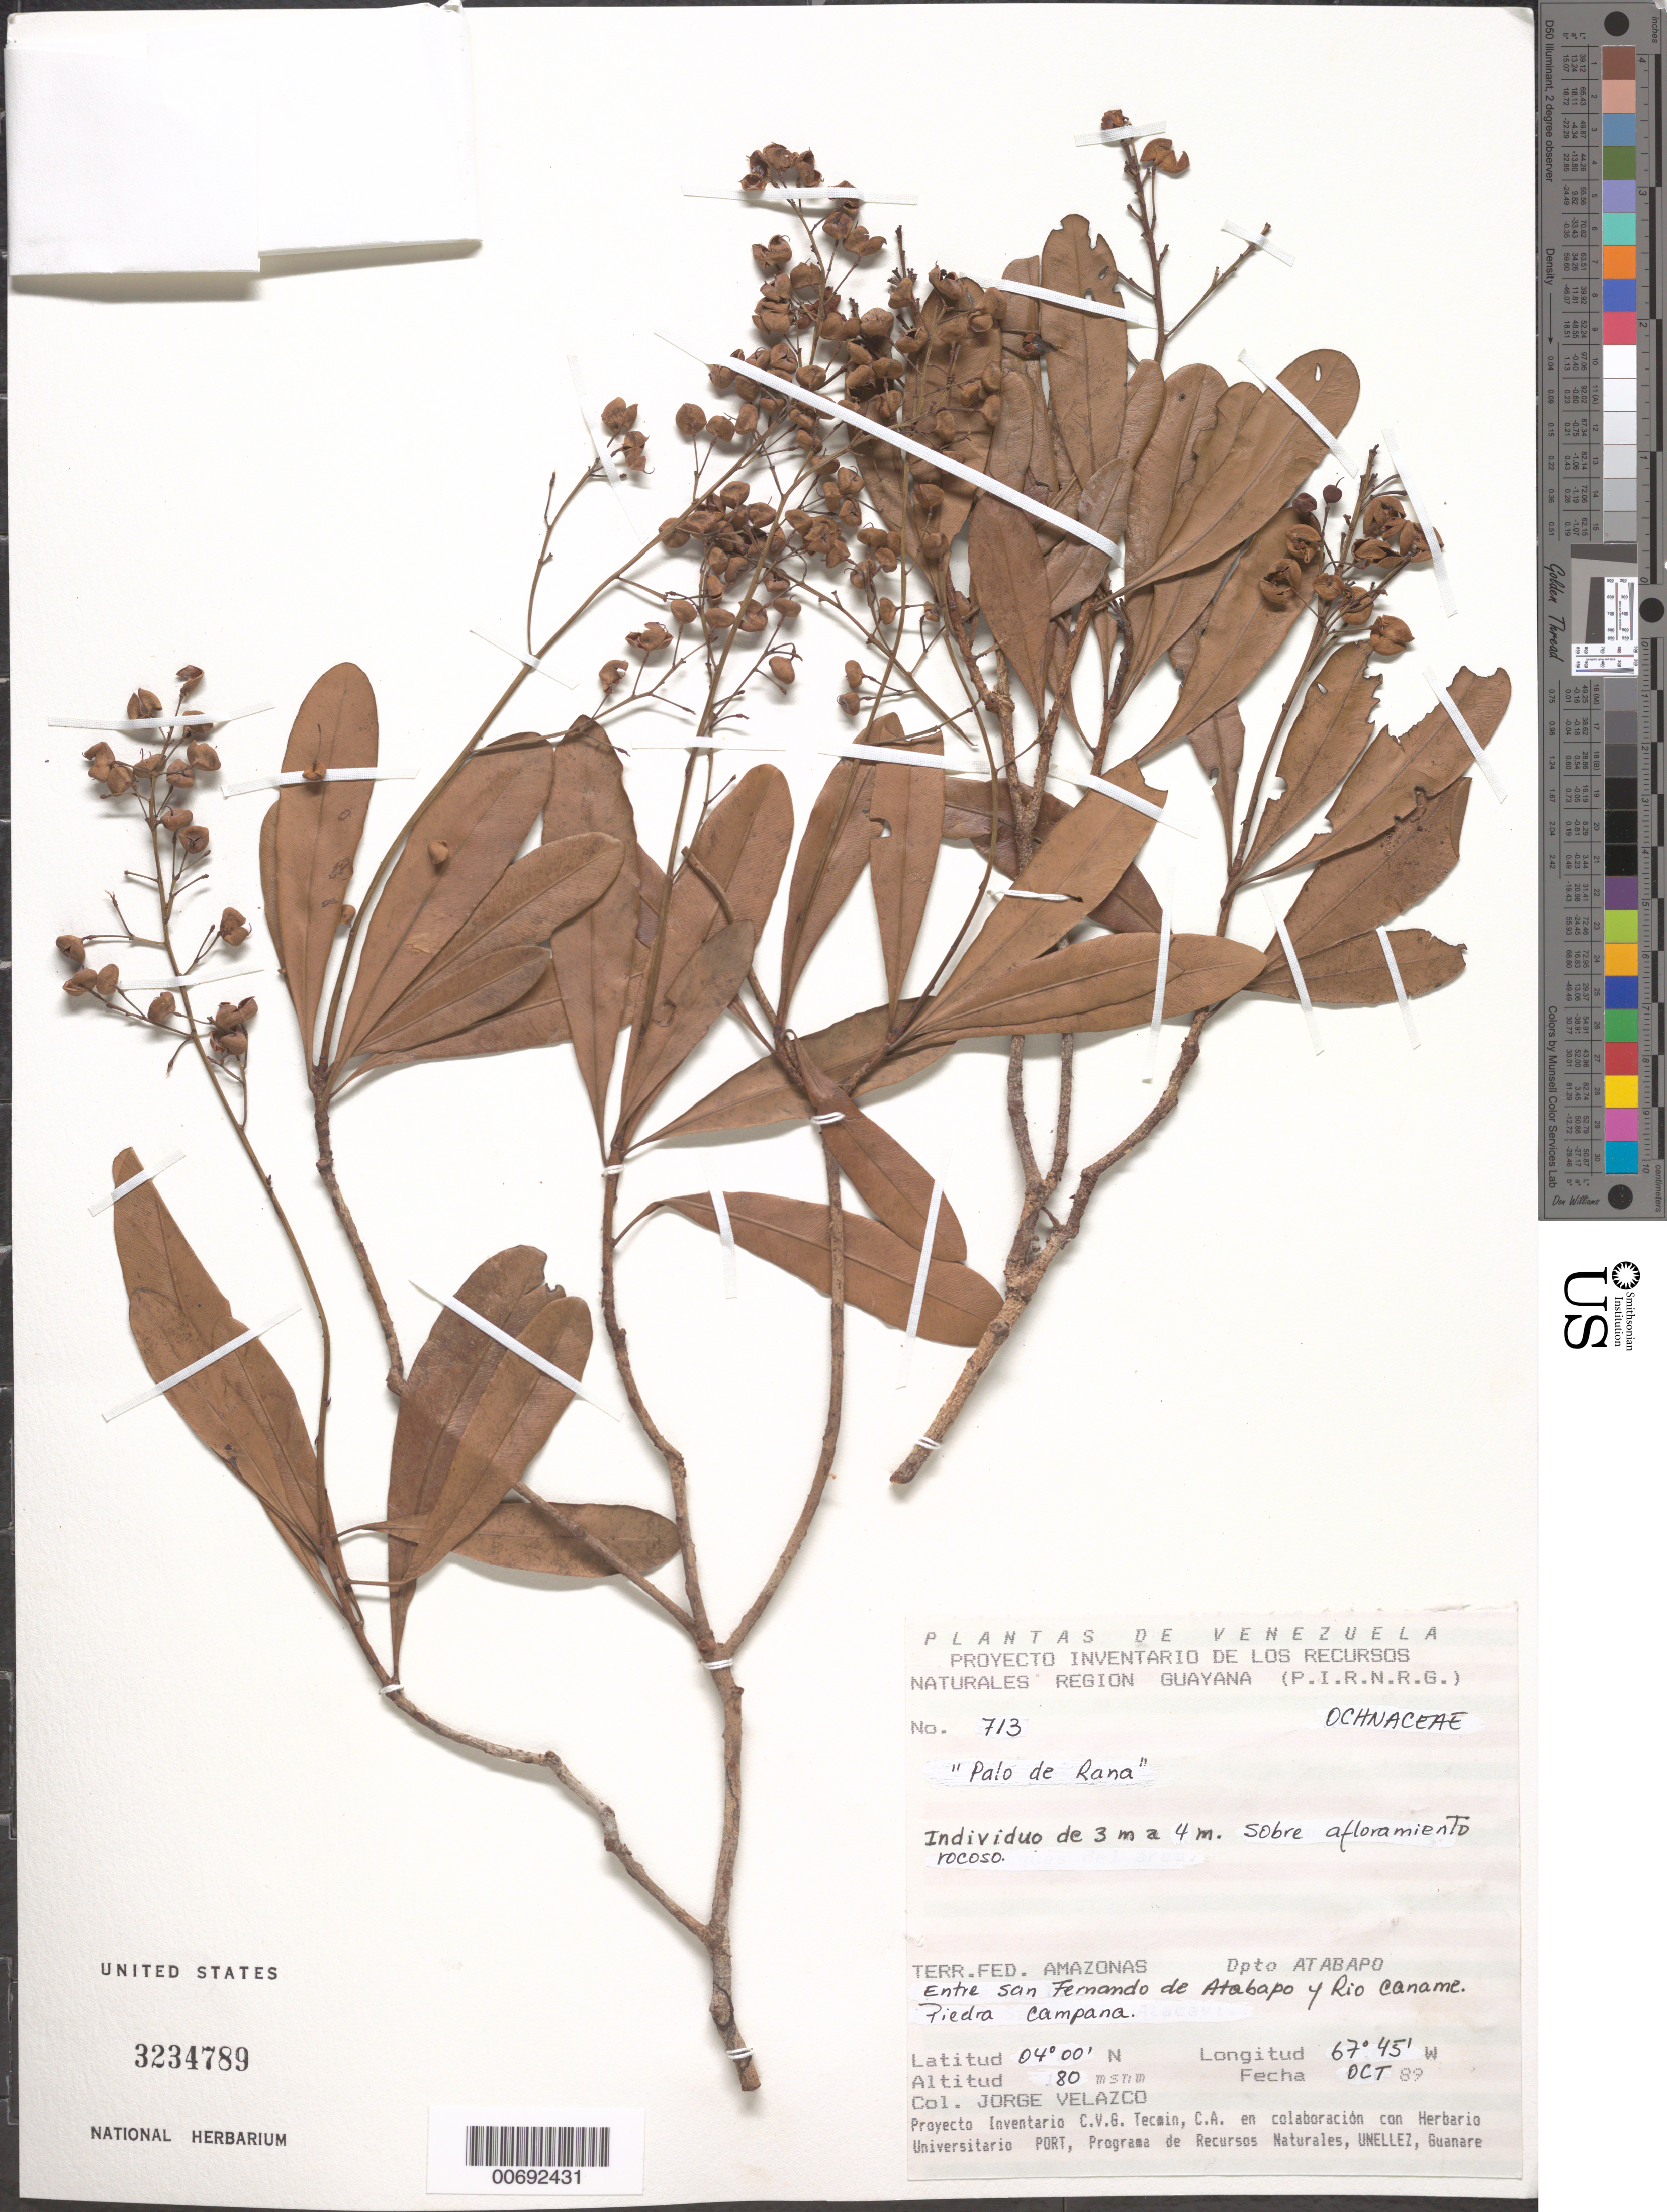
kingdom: Plantae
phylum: Tracheophyta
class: Magnoliopsida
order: Malpighiales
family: Ochnaceae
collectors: J. Velazco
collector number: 713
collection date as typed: Oct-89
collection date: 1989-10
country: Venezuela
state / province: Amazonas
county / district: Atabapo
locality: San Fernando de Atabapo a Río Caname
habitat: Piedra campana; sobre aflormiento rocoso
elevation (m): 80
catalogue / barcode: US 3234789